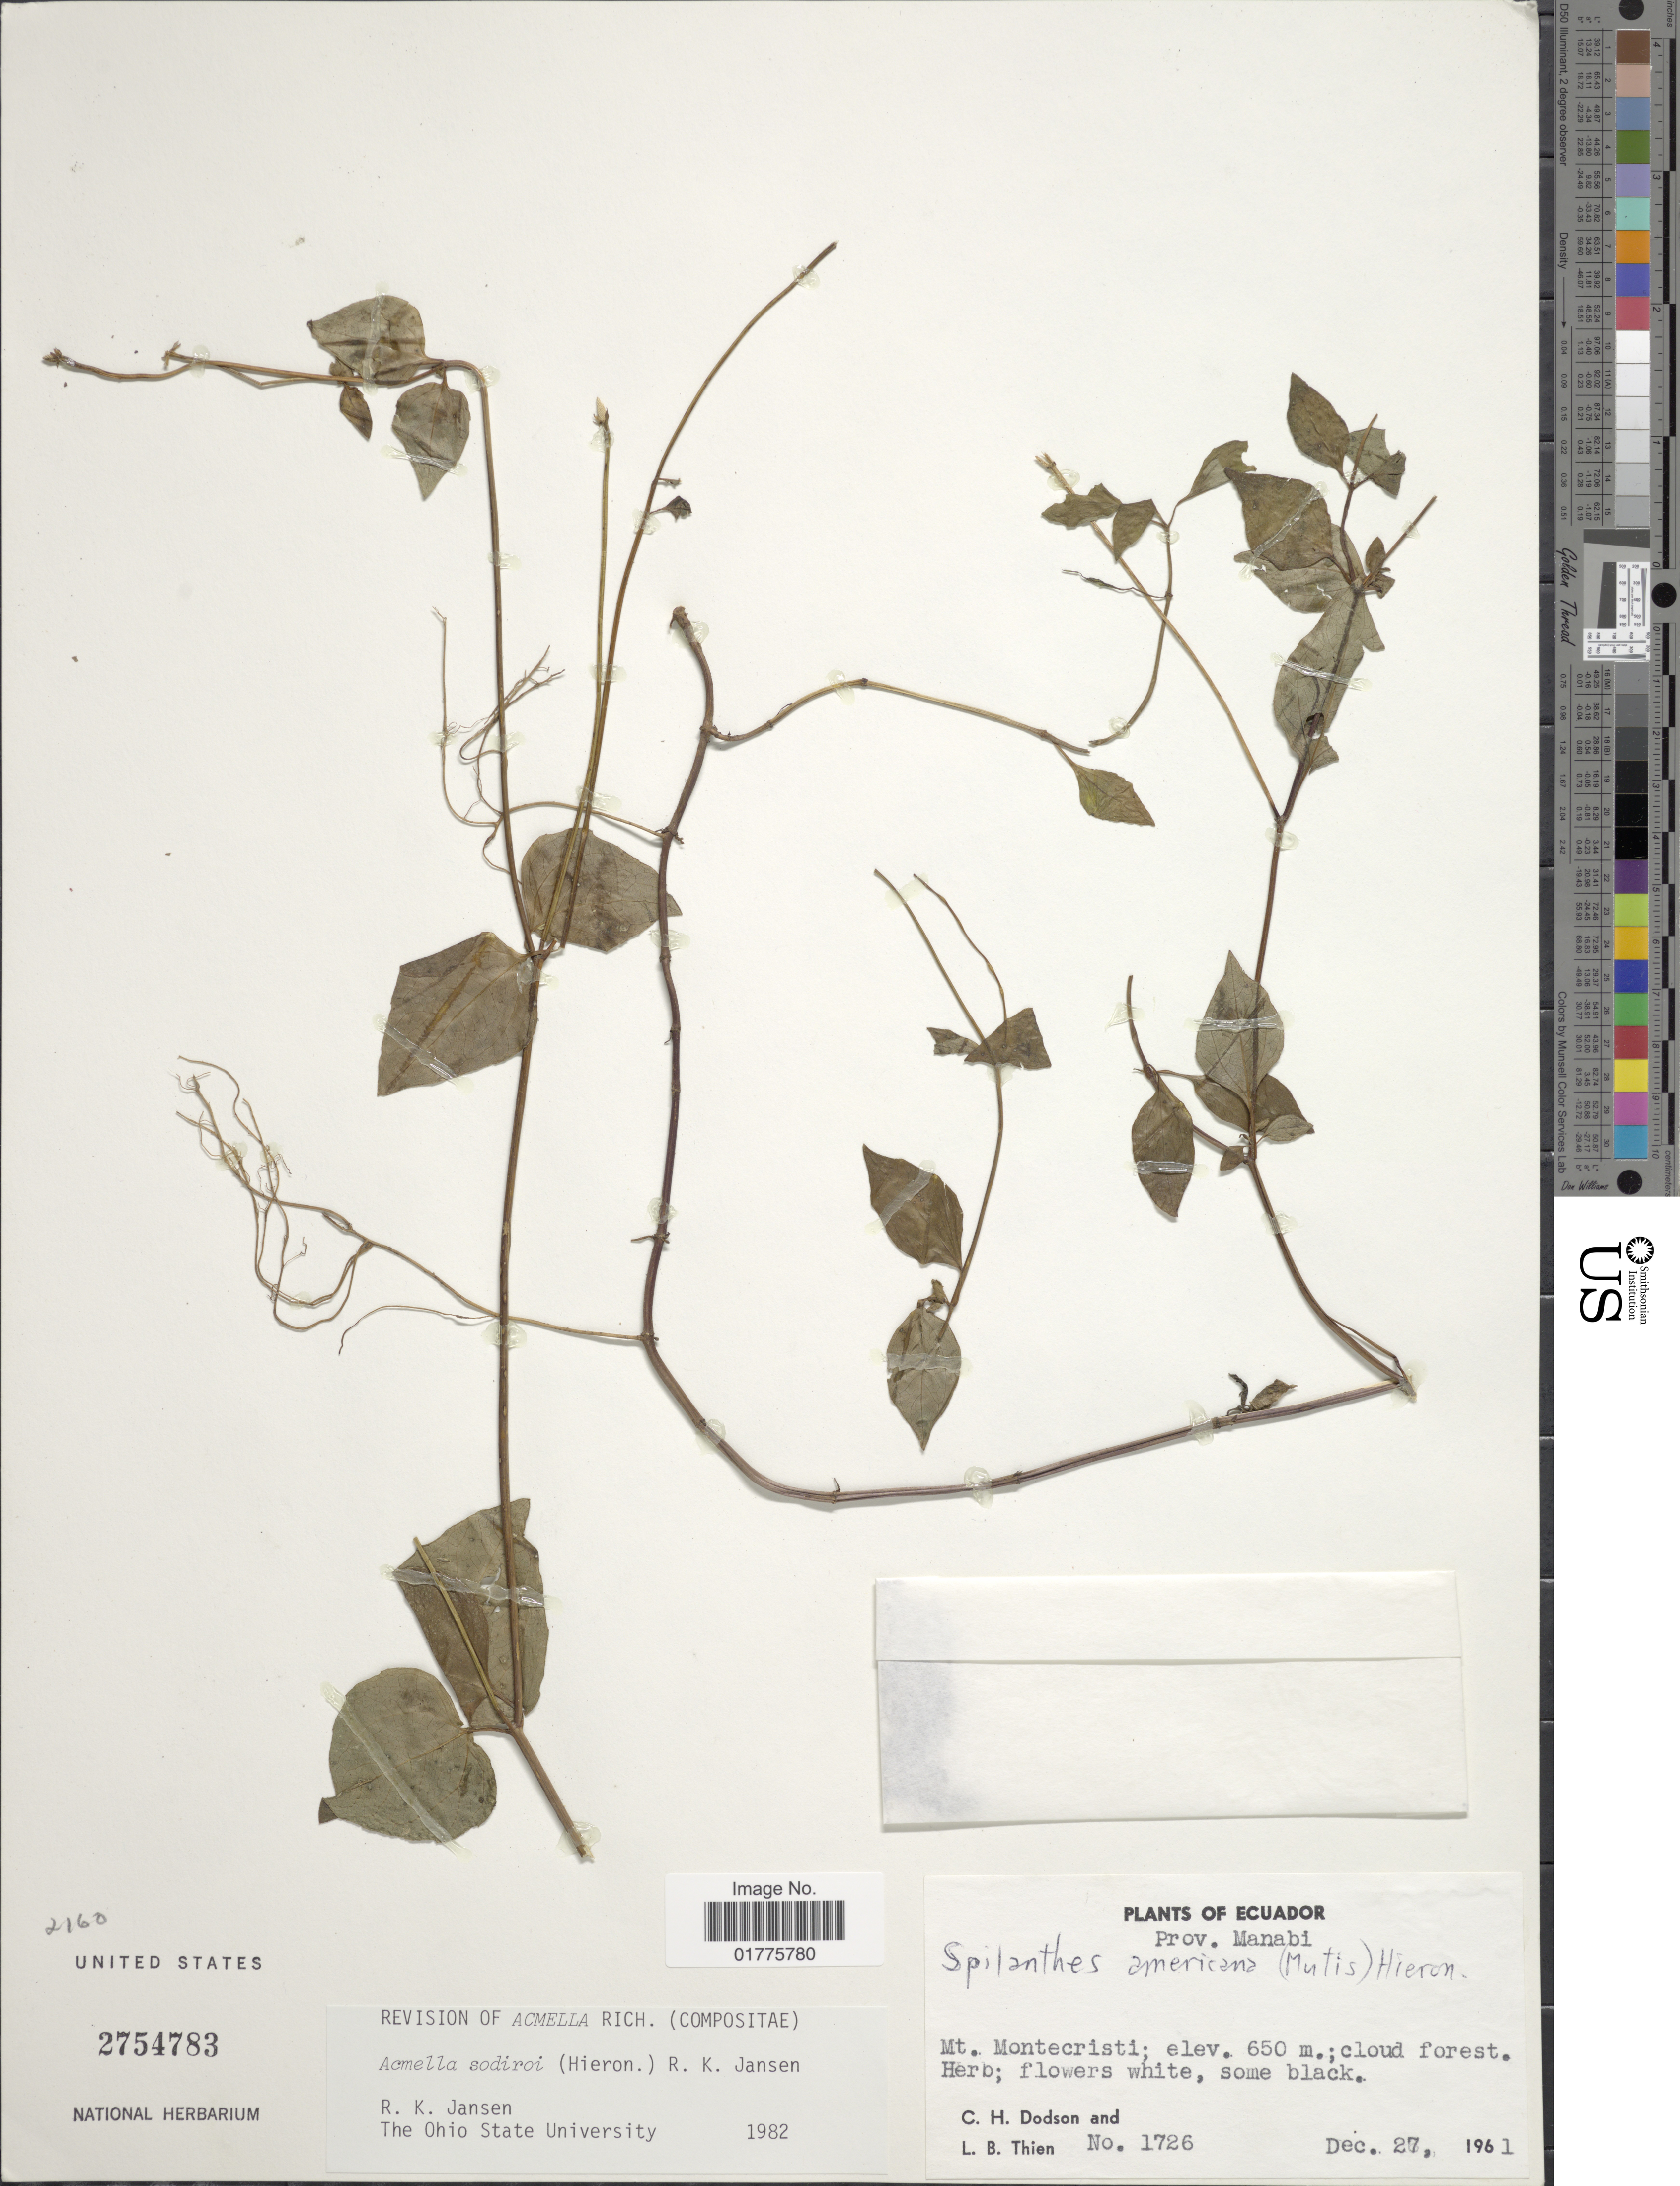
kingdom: Plantae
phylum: Tracheophyta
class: Magnoliopsida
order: Asterales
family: Asteraceae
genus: Acmella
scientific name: Acmella sodiroi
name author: (Hieron.) R.K. Jansen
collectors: C. H. Dodson & L. Thien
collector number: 1726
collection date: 1961-12-27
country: Ecuador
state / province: Manabí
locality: Mt. Montecristi, cloud forest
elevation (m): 650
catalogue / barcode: US 2754783